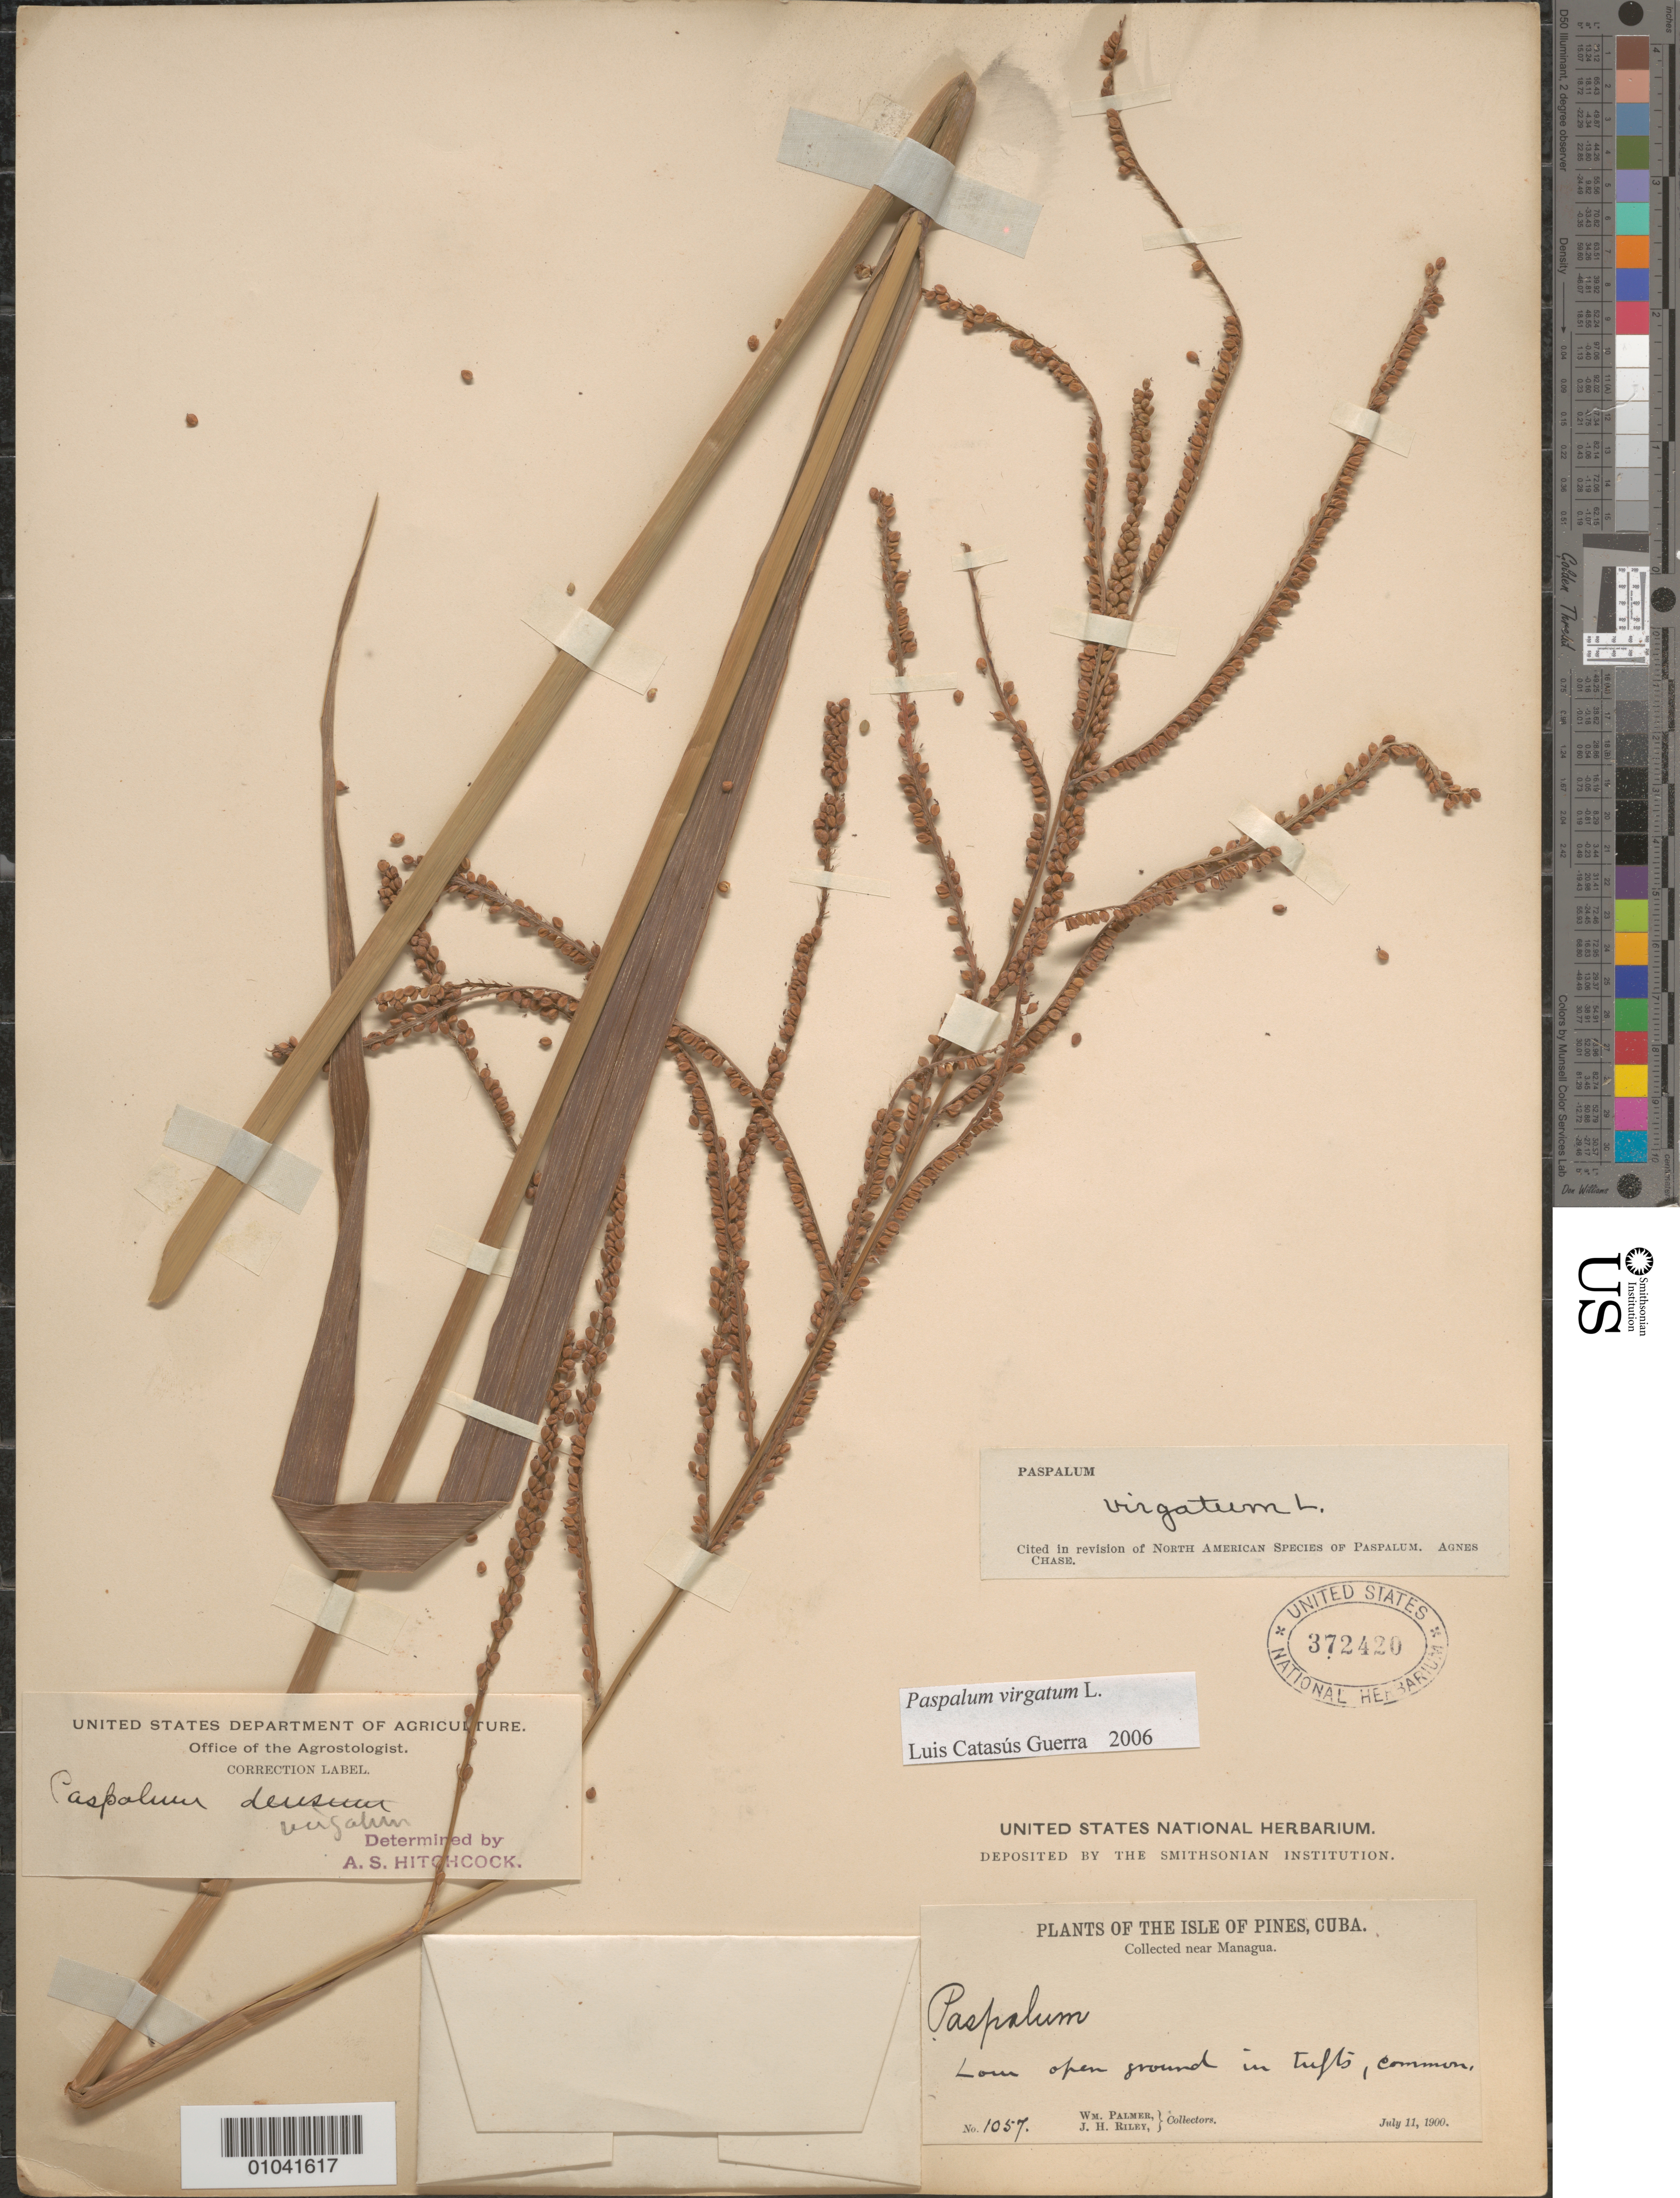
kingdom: Plantae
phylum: Tracheophyta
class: Liliopsida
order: Poales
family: Poaceae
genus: Paspalum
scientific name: Paspalum virgatum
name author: L.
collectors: W. Palmer & J. H. Riley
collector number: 1057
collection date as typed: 11 Jul 1900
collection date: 1900-07-11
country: Cuba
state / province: Isla de la Juventud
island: Isla de la Juventud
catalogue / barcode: US 372420